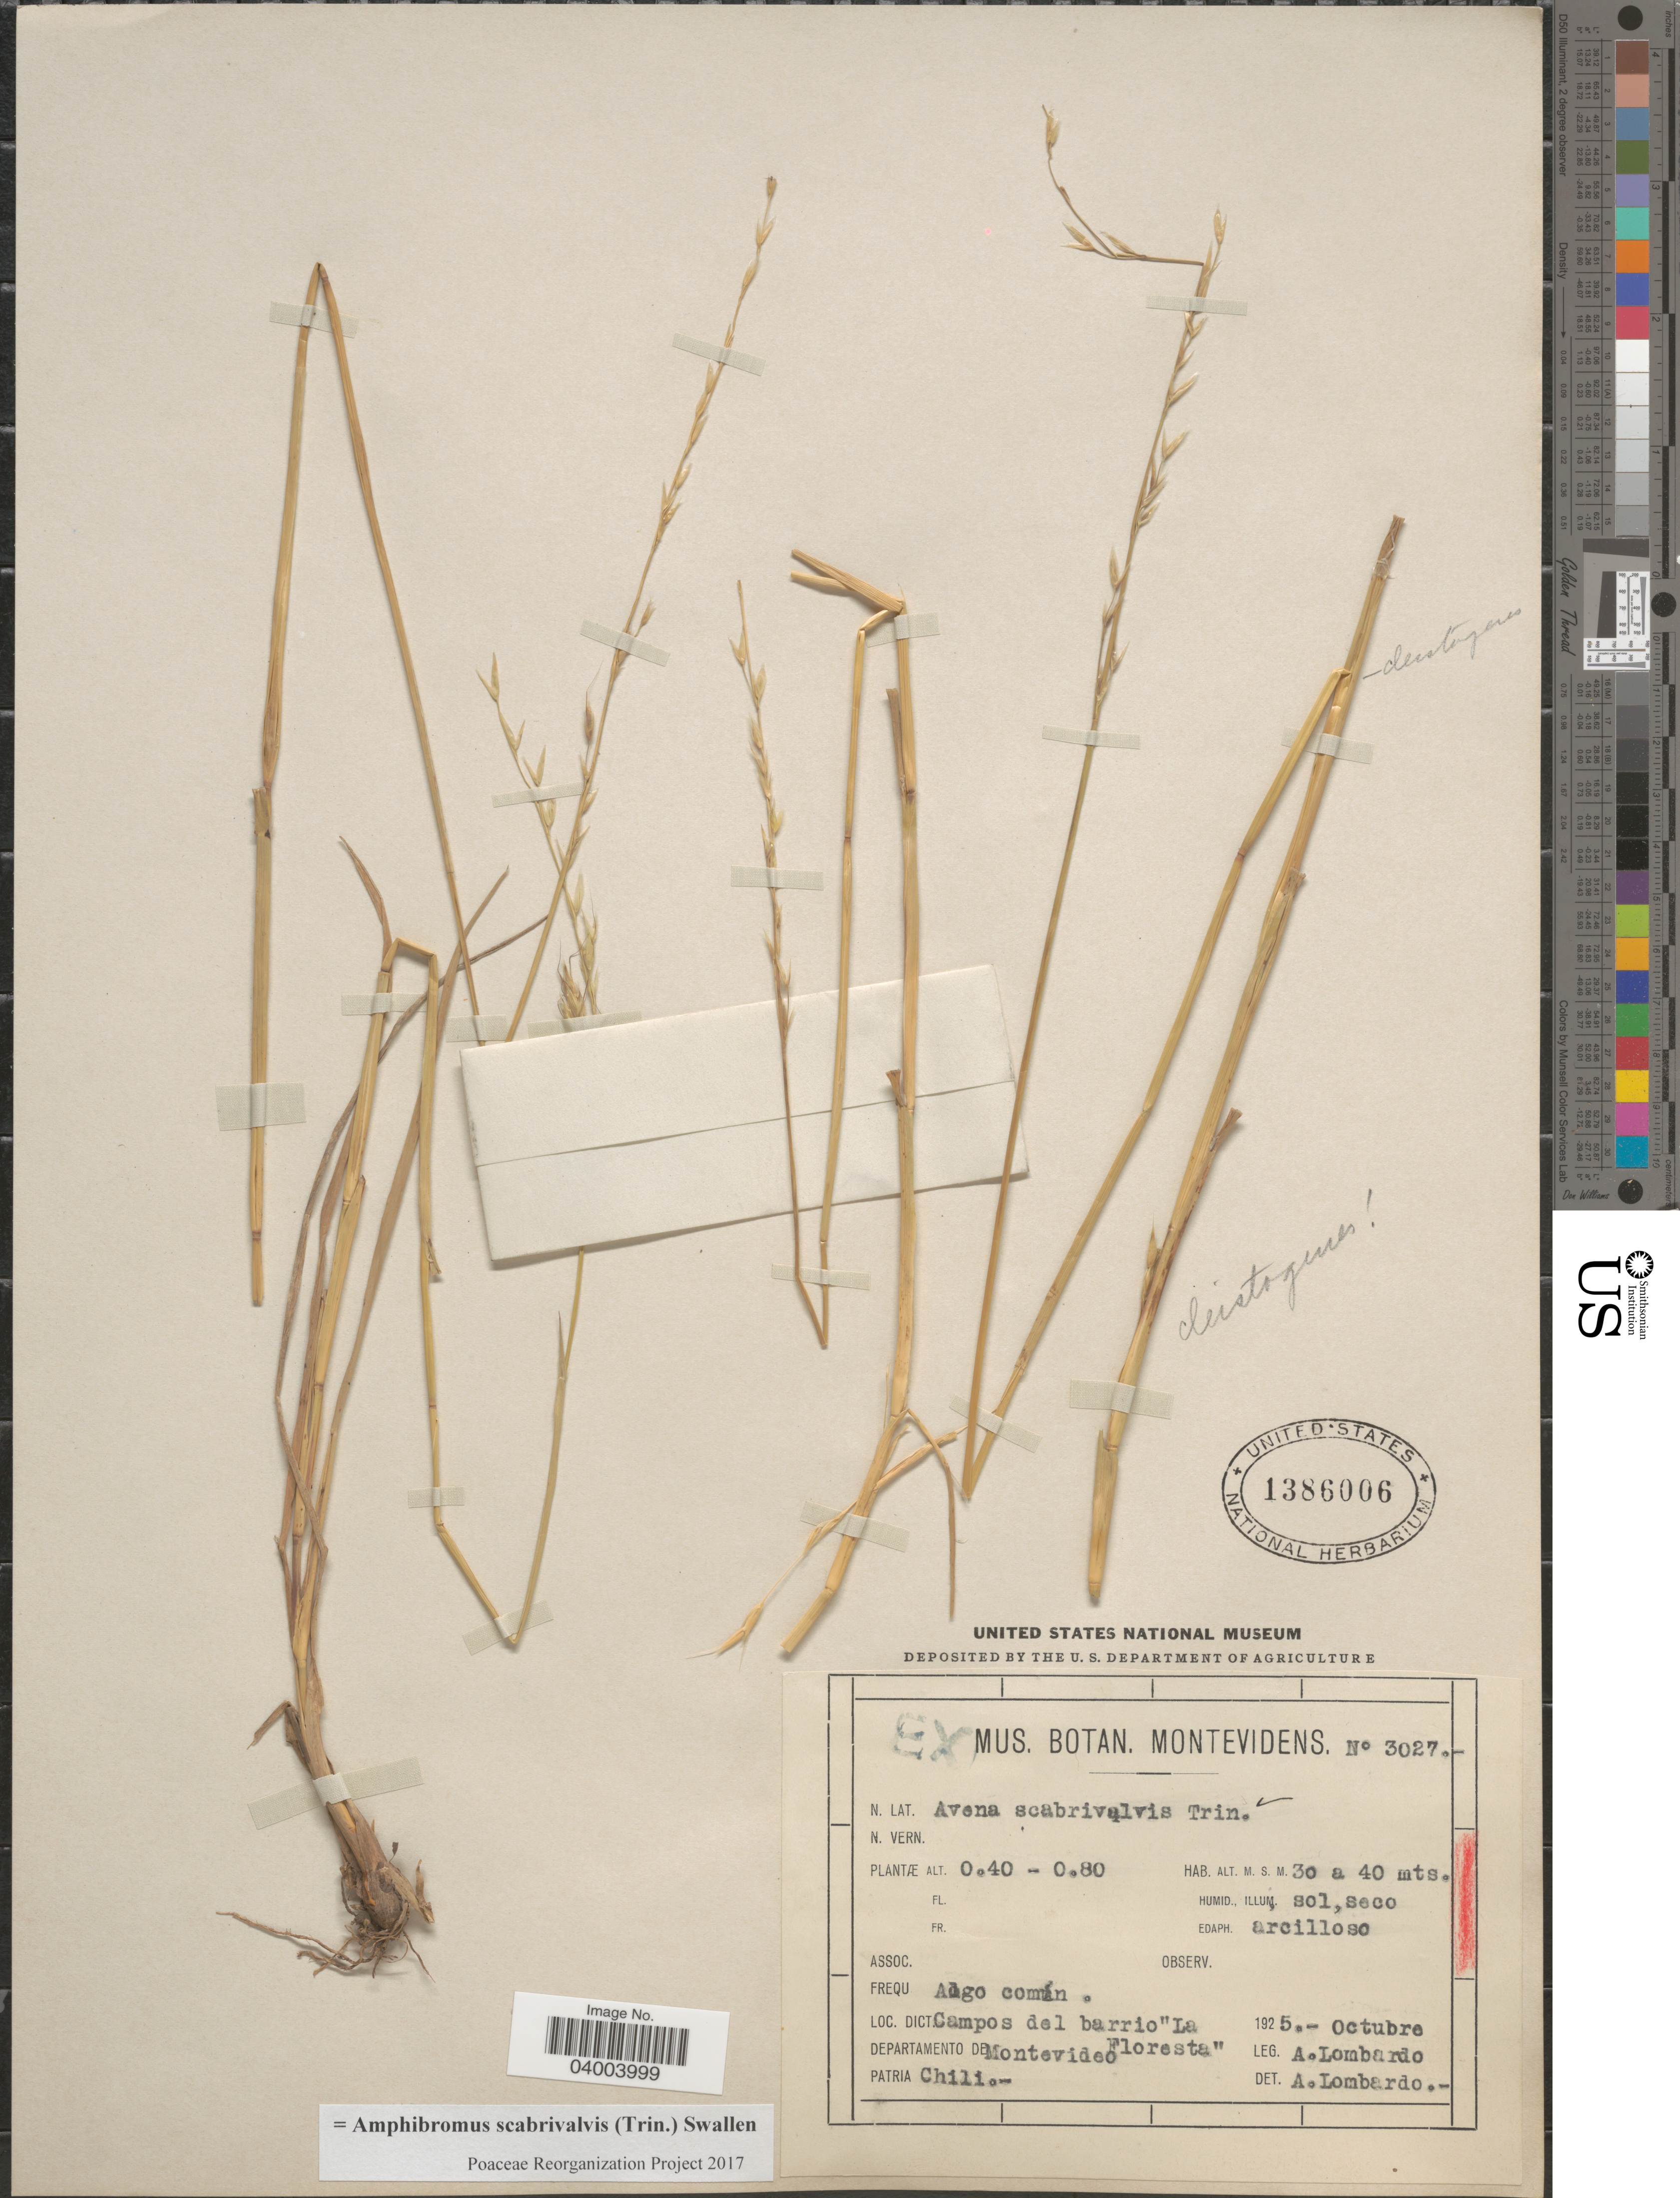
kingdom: Plantae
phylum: Tracheophyta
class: Liliopsida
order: Poales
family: Poaceae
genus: Amphibromus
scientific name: Amphibromus scabrivalvis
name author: (Trin.) Swallen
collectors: A. Lombardo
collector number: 3027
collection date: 1925-10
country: Chile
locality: Dict. Campos del barrio "La Floresta". Departamento de Montevideo.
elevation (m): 30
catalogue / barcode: US 1386006